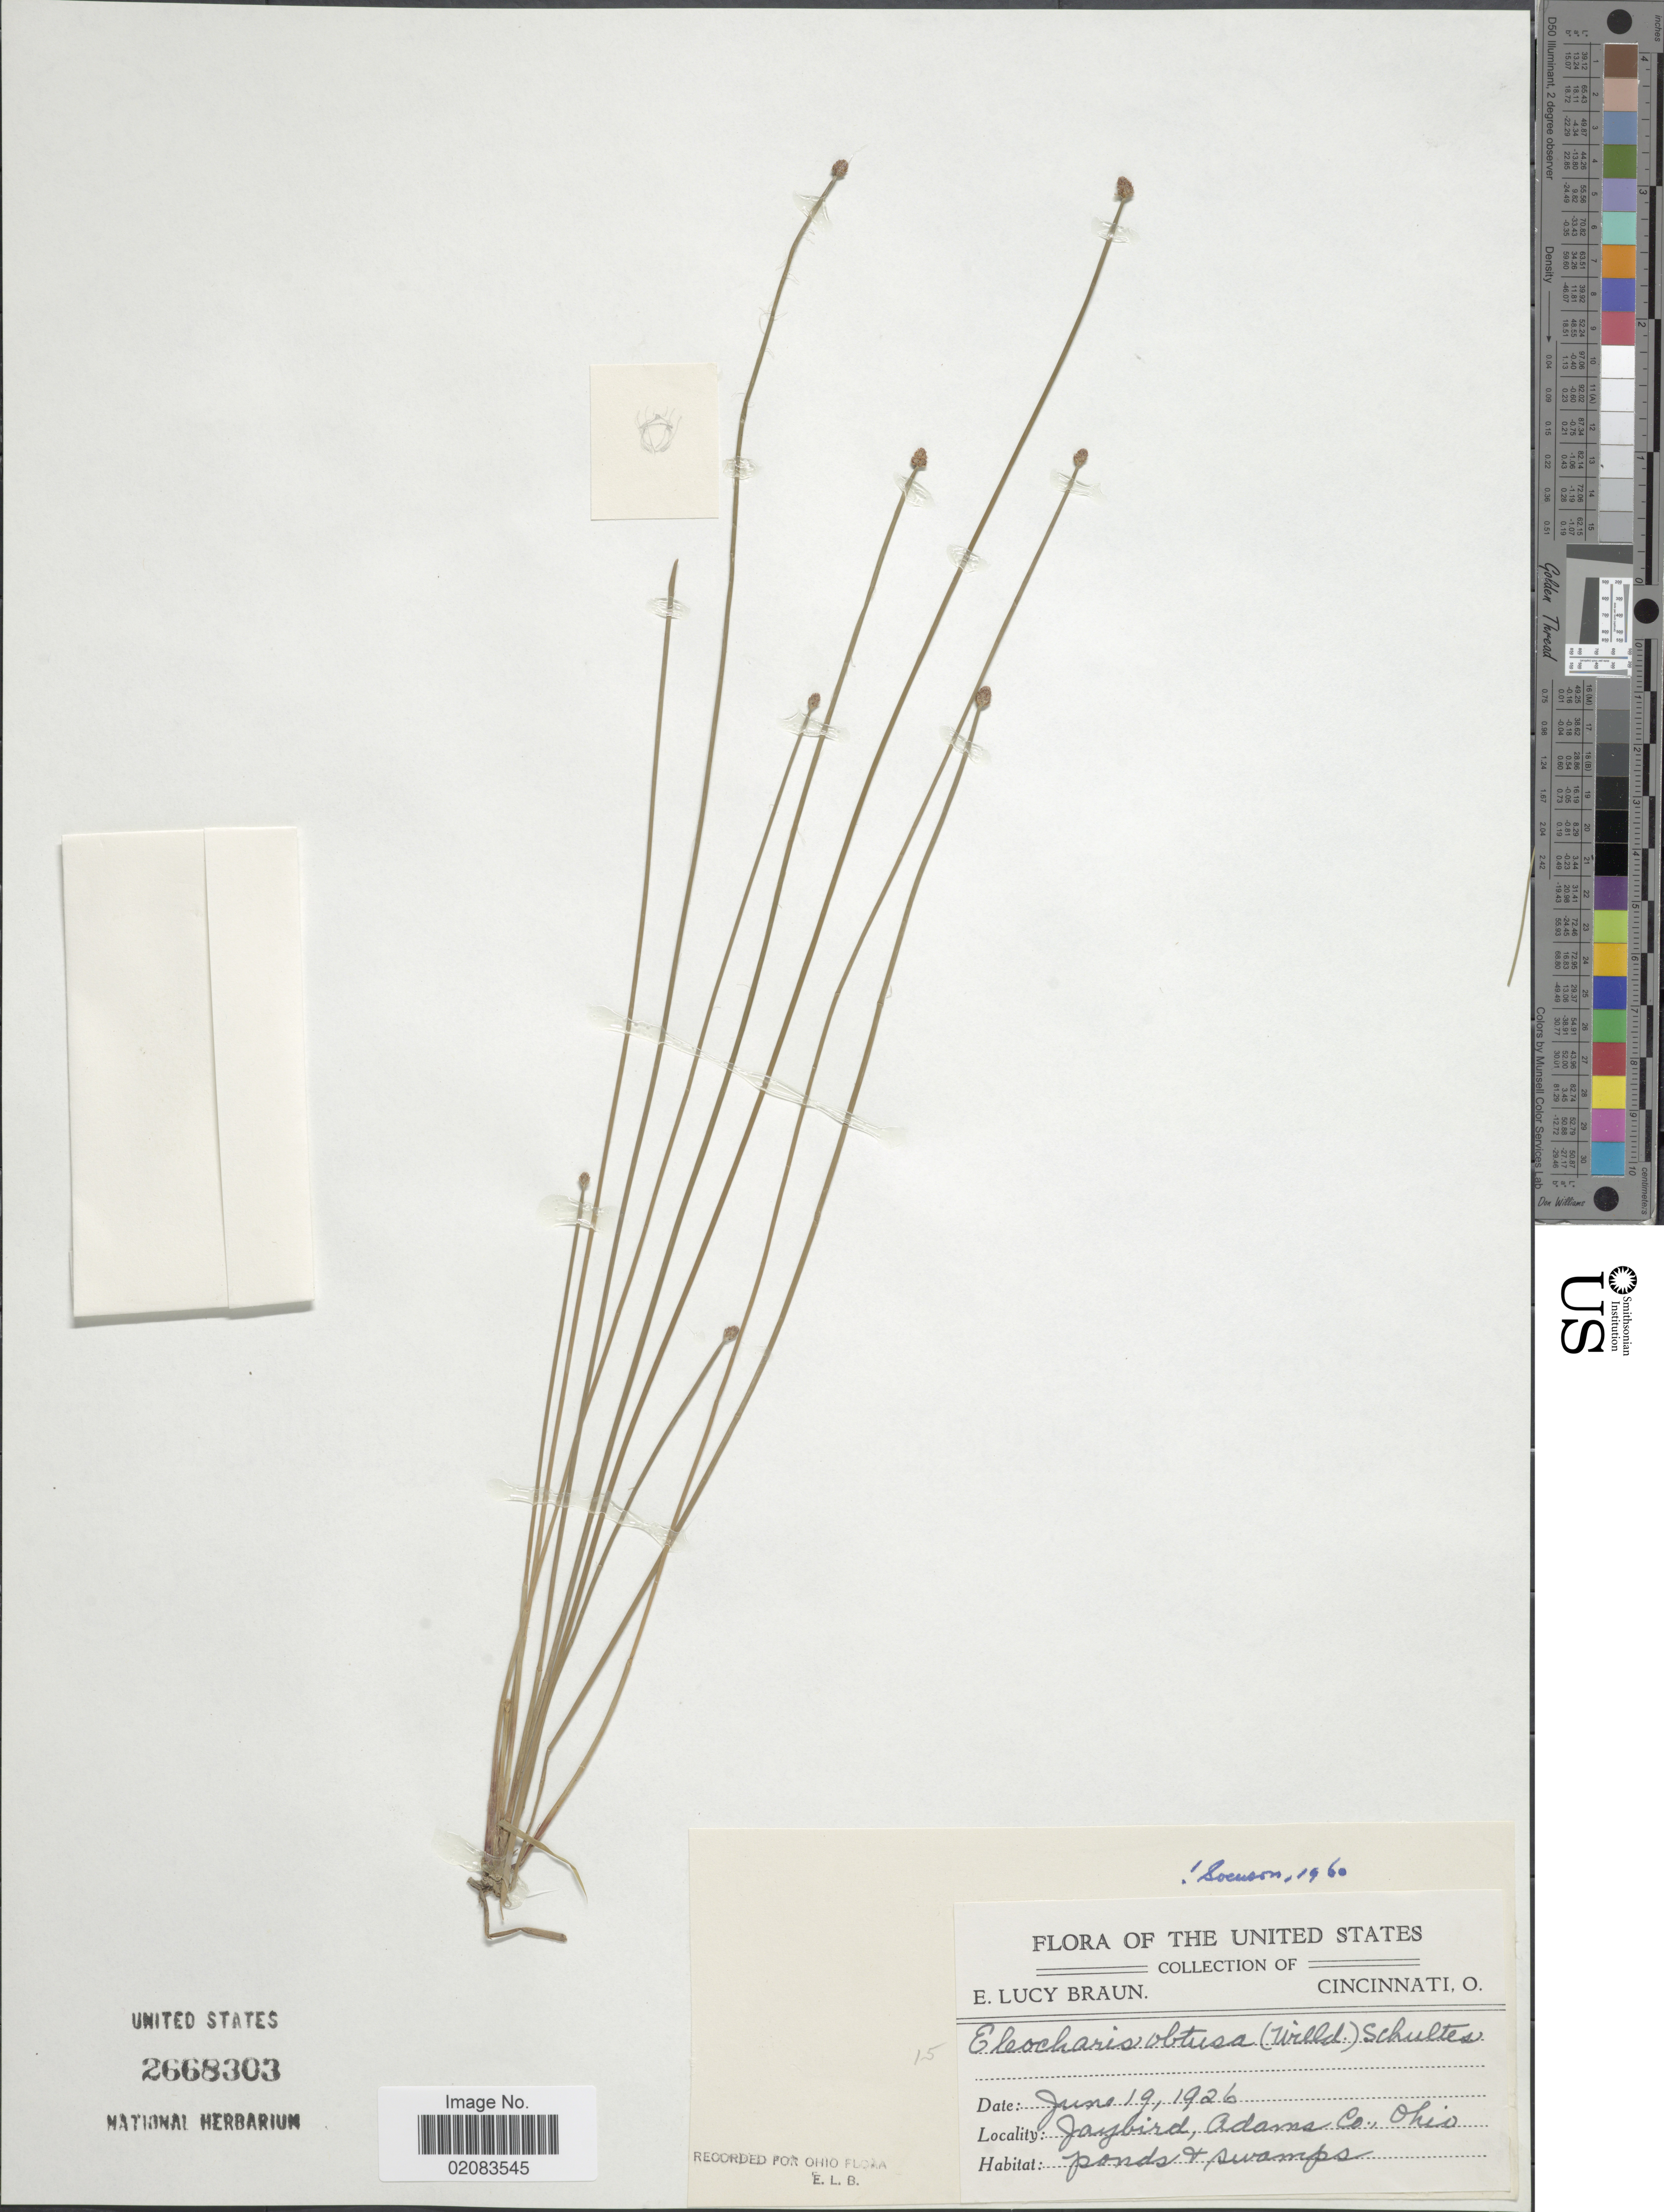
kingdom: Plantae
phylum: Tracheophyta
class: Liliopsida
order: Poales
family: Cyperaceae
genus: Eleocharis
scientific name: Eleocharis obtusa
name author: (Willd.) Schult.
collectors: E. L. Braun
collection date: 1926-06-19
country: United States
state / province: Ohio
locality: Jaybird, Adams Co., ponds & swamps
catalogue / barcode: US 2668303